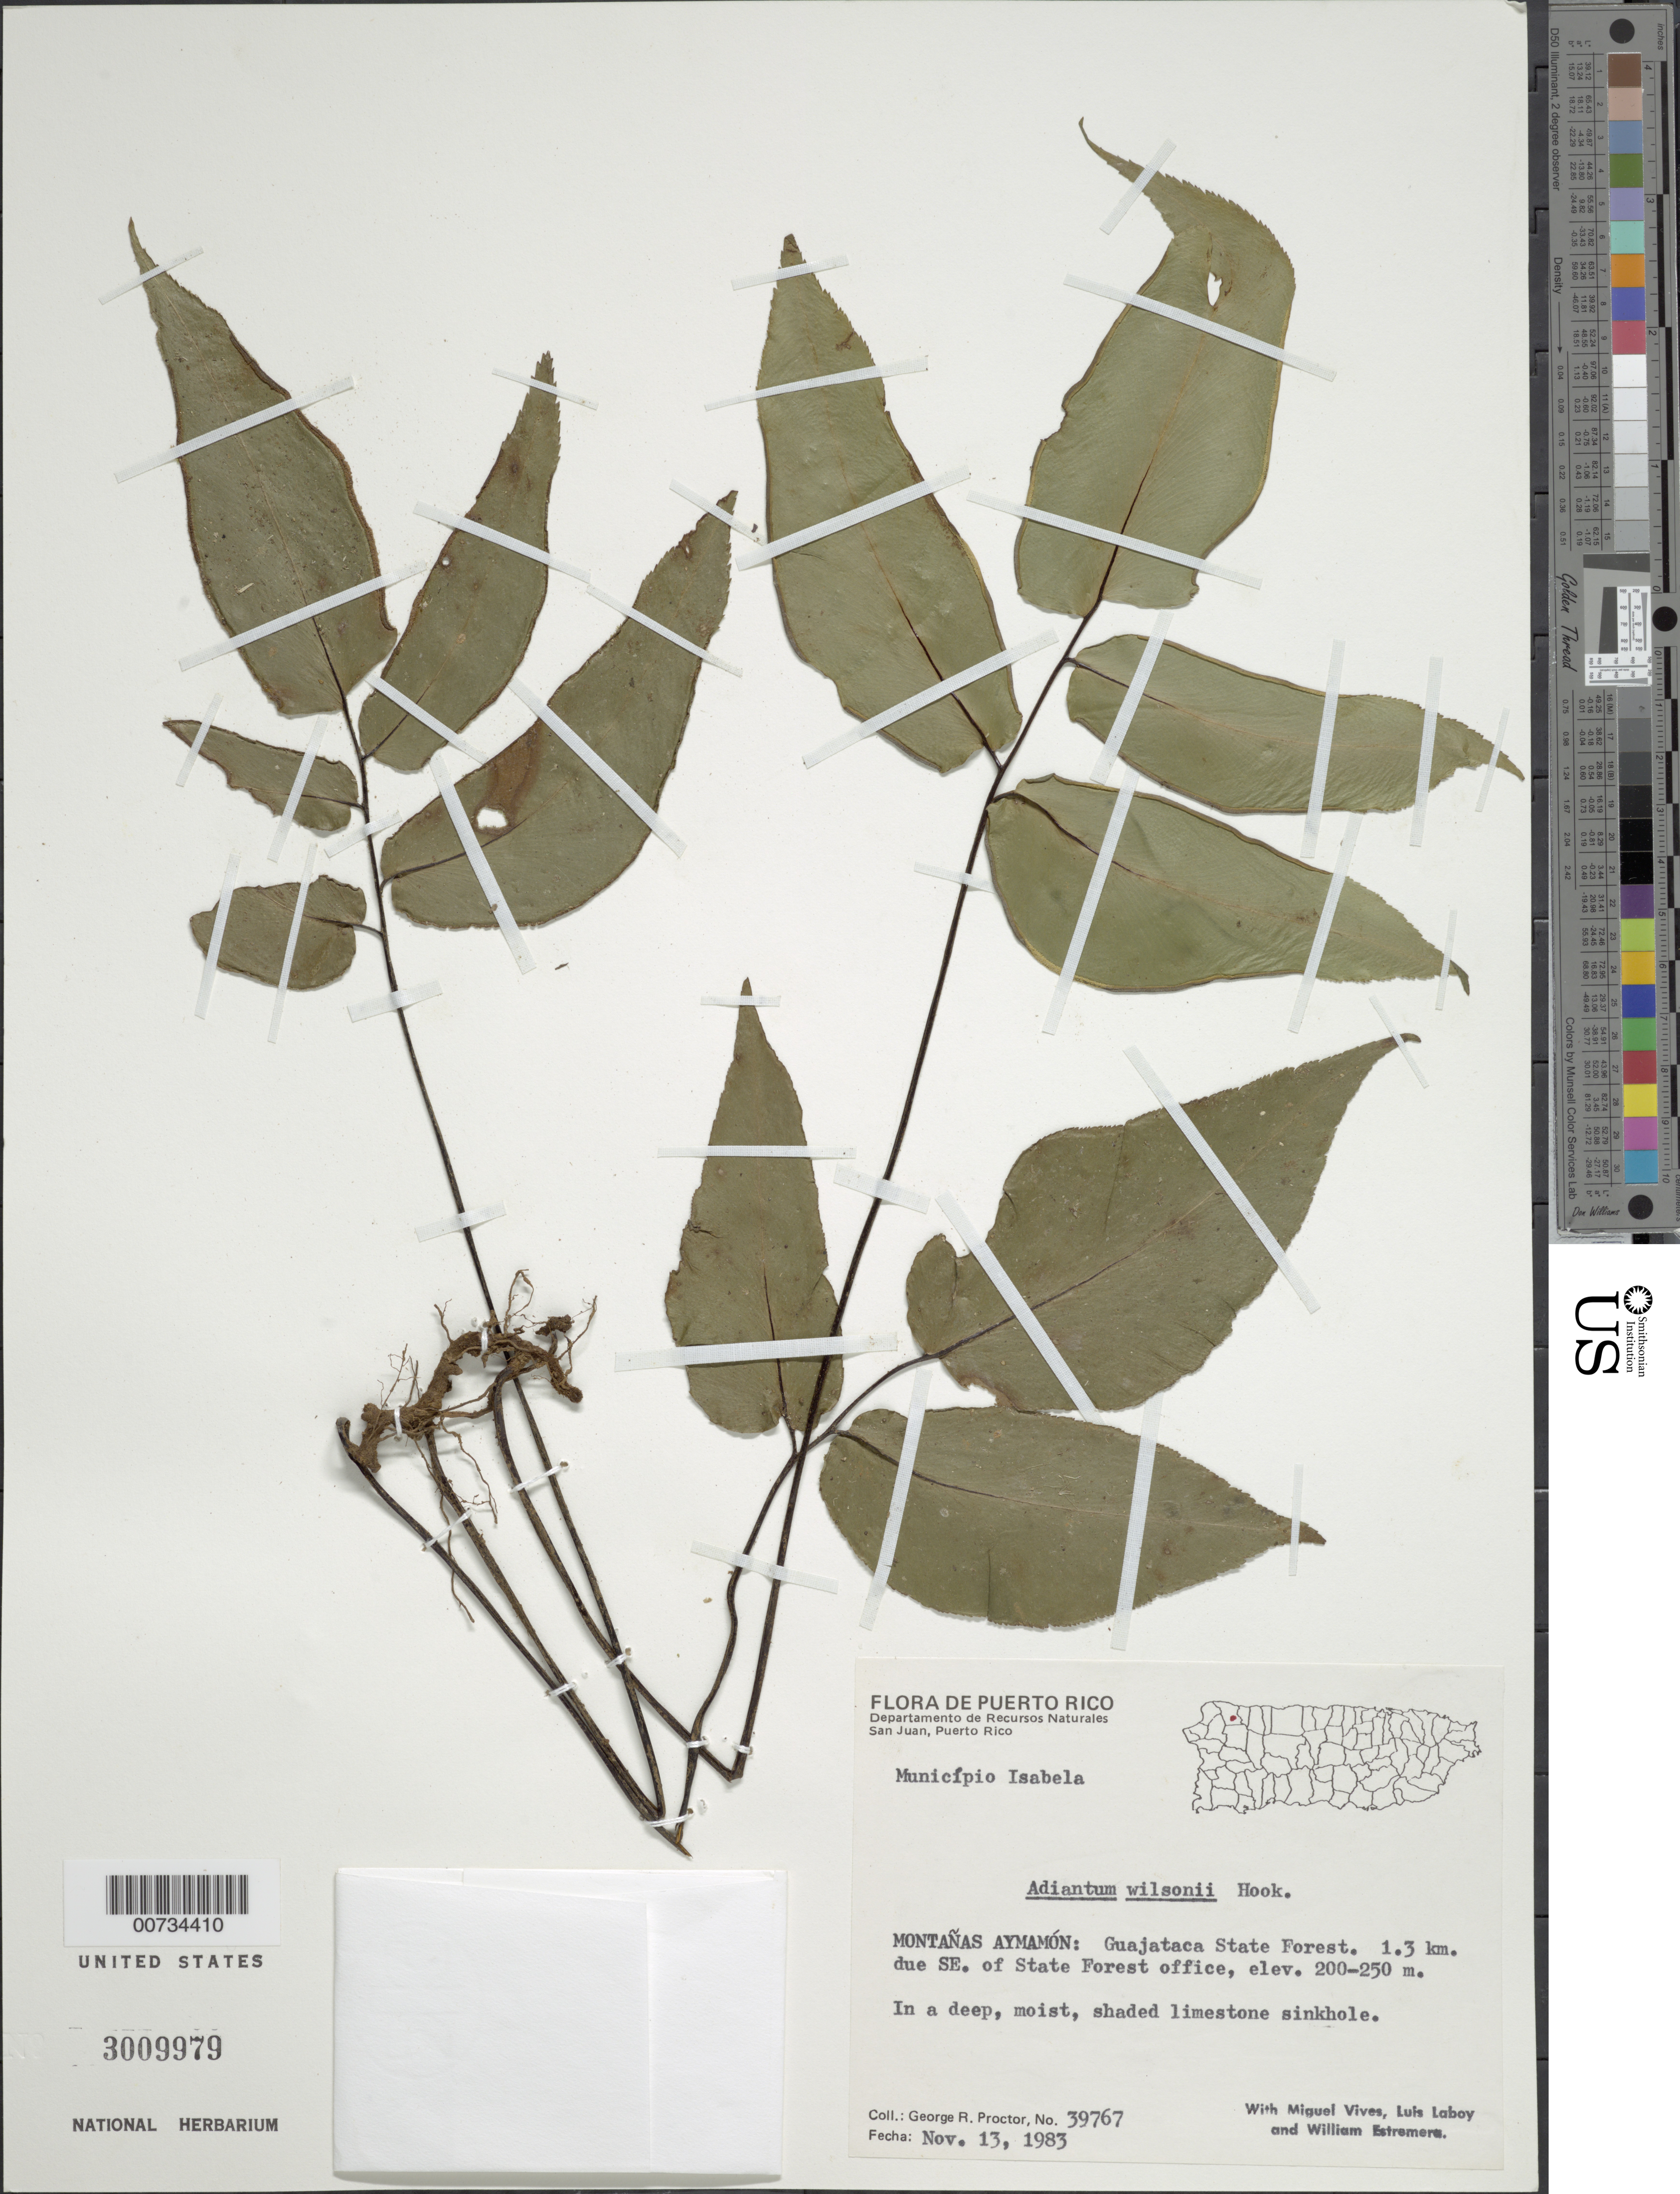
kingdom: Plantae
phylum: Tracheophyta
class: Polypodiopsida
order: Polypodiales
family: Pteridaceae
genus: Adiantum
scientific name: Adiantum wilsonii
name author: Hook.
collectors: G. R. Proctor, M. Vives, L. Laboy & W. Estremera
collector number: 39767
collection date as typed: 13 Nov 1983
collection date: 1983-11-13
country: Puerto Rico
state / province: Isabela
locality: Mun. Isabela, Montañas Aymamón: Guajataca State Forest, 1.3 km due SE of State Forest Office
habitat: In a deep, moist, shaded limestone sinkhole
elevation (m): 200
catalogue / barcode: US 3009979